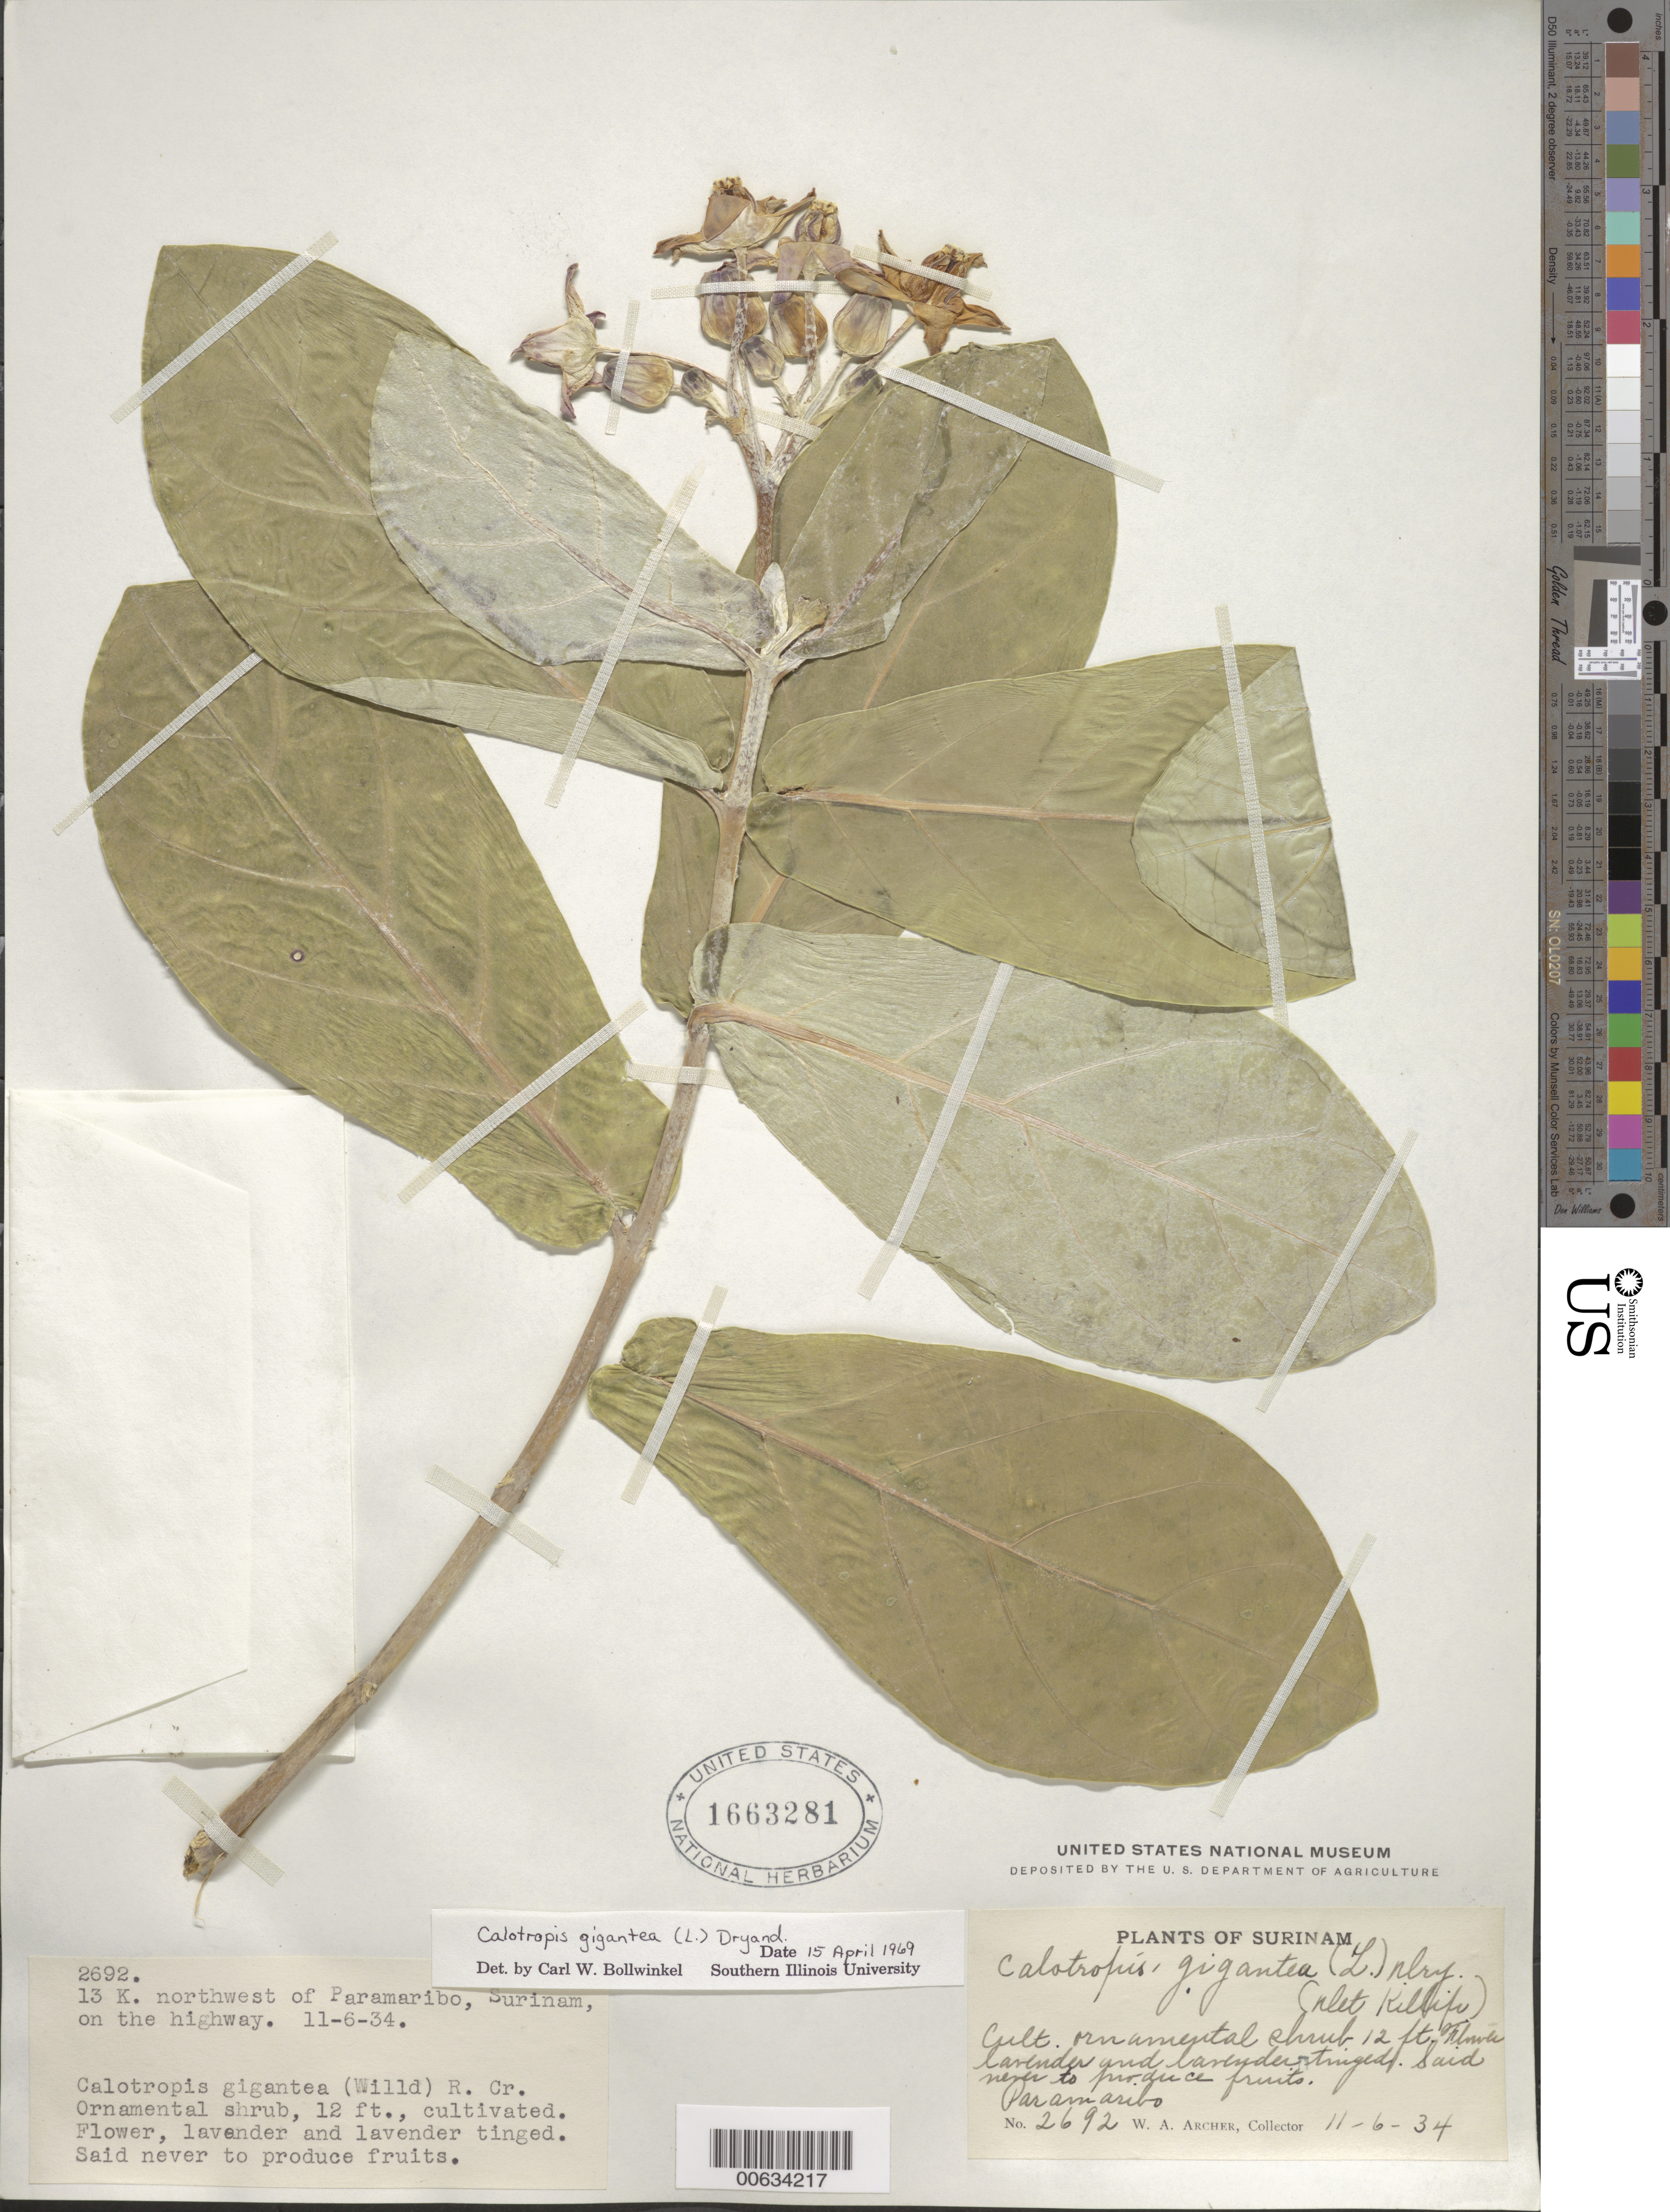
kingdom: Plantae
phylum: Tracheophyta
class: Magnoliopsida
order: Gentianales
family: Apocynaceae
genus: Calotropis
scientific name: Calotropis gigantea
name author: (L.) W.T. Aiton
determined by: Bollwinkel, C. W.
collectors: W. A. Archer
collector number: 2692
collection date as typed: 6-Nov-34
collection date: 1934-11-06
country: Suriname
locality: Paramaribo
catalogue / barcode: US 1663281